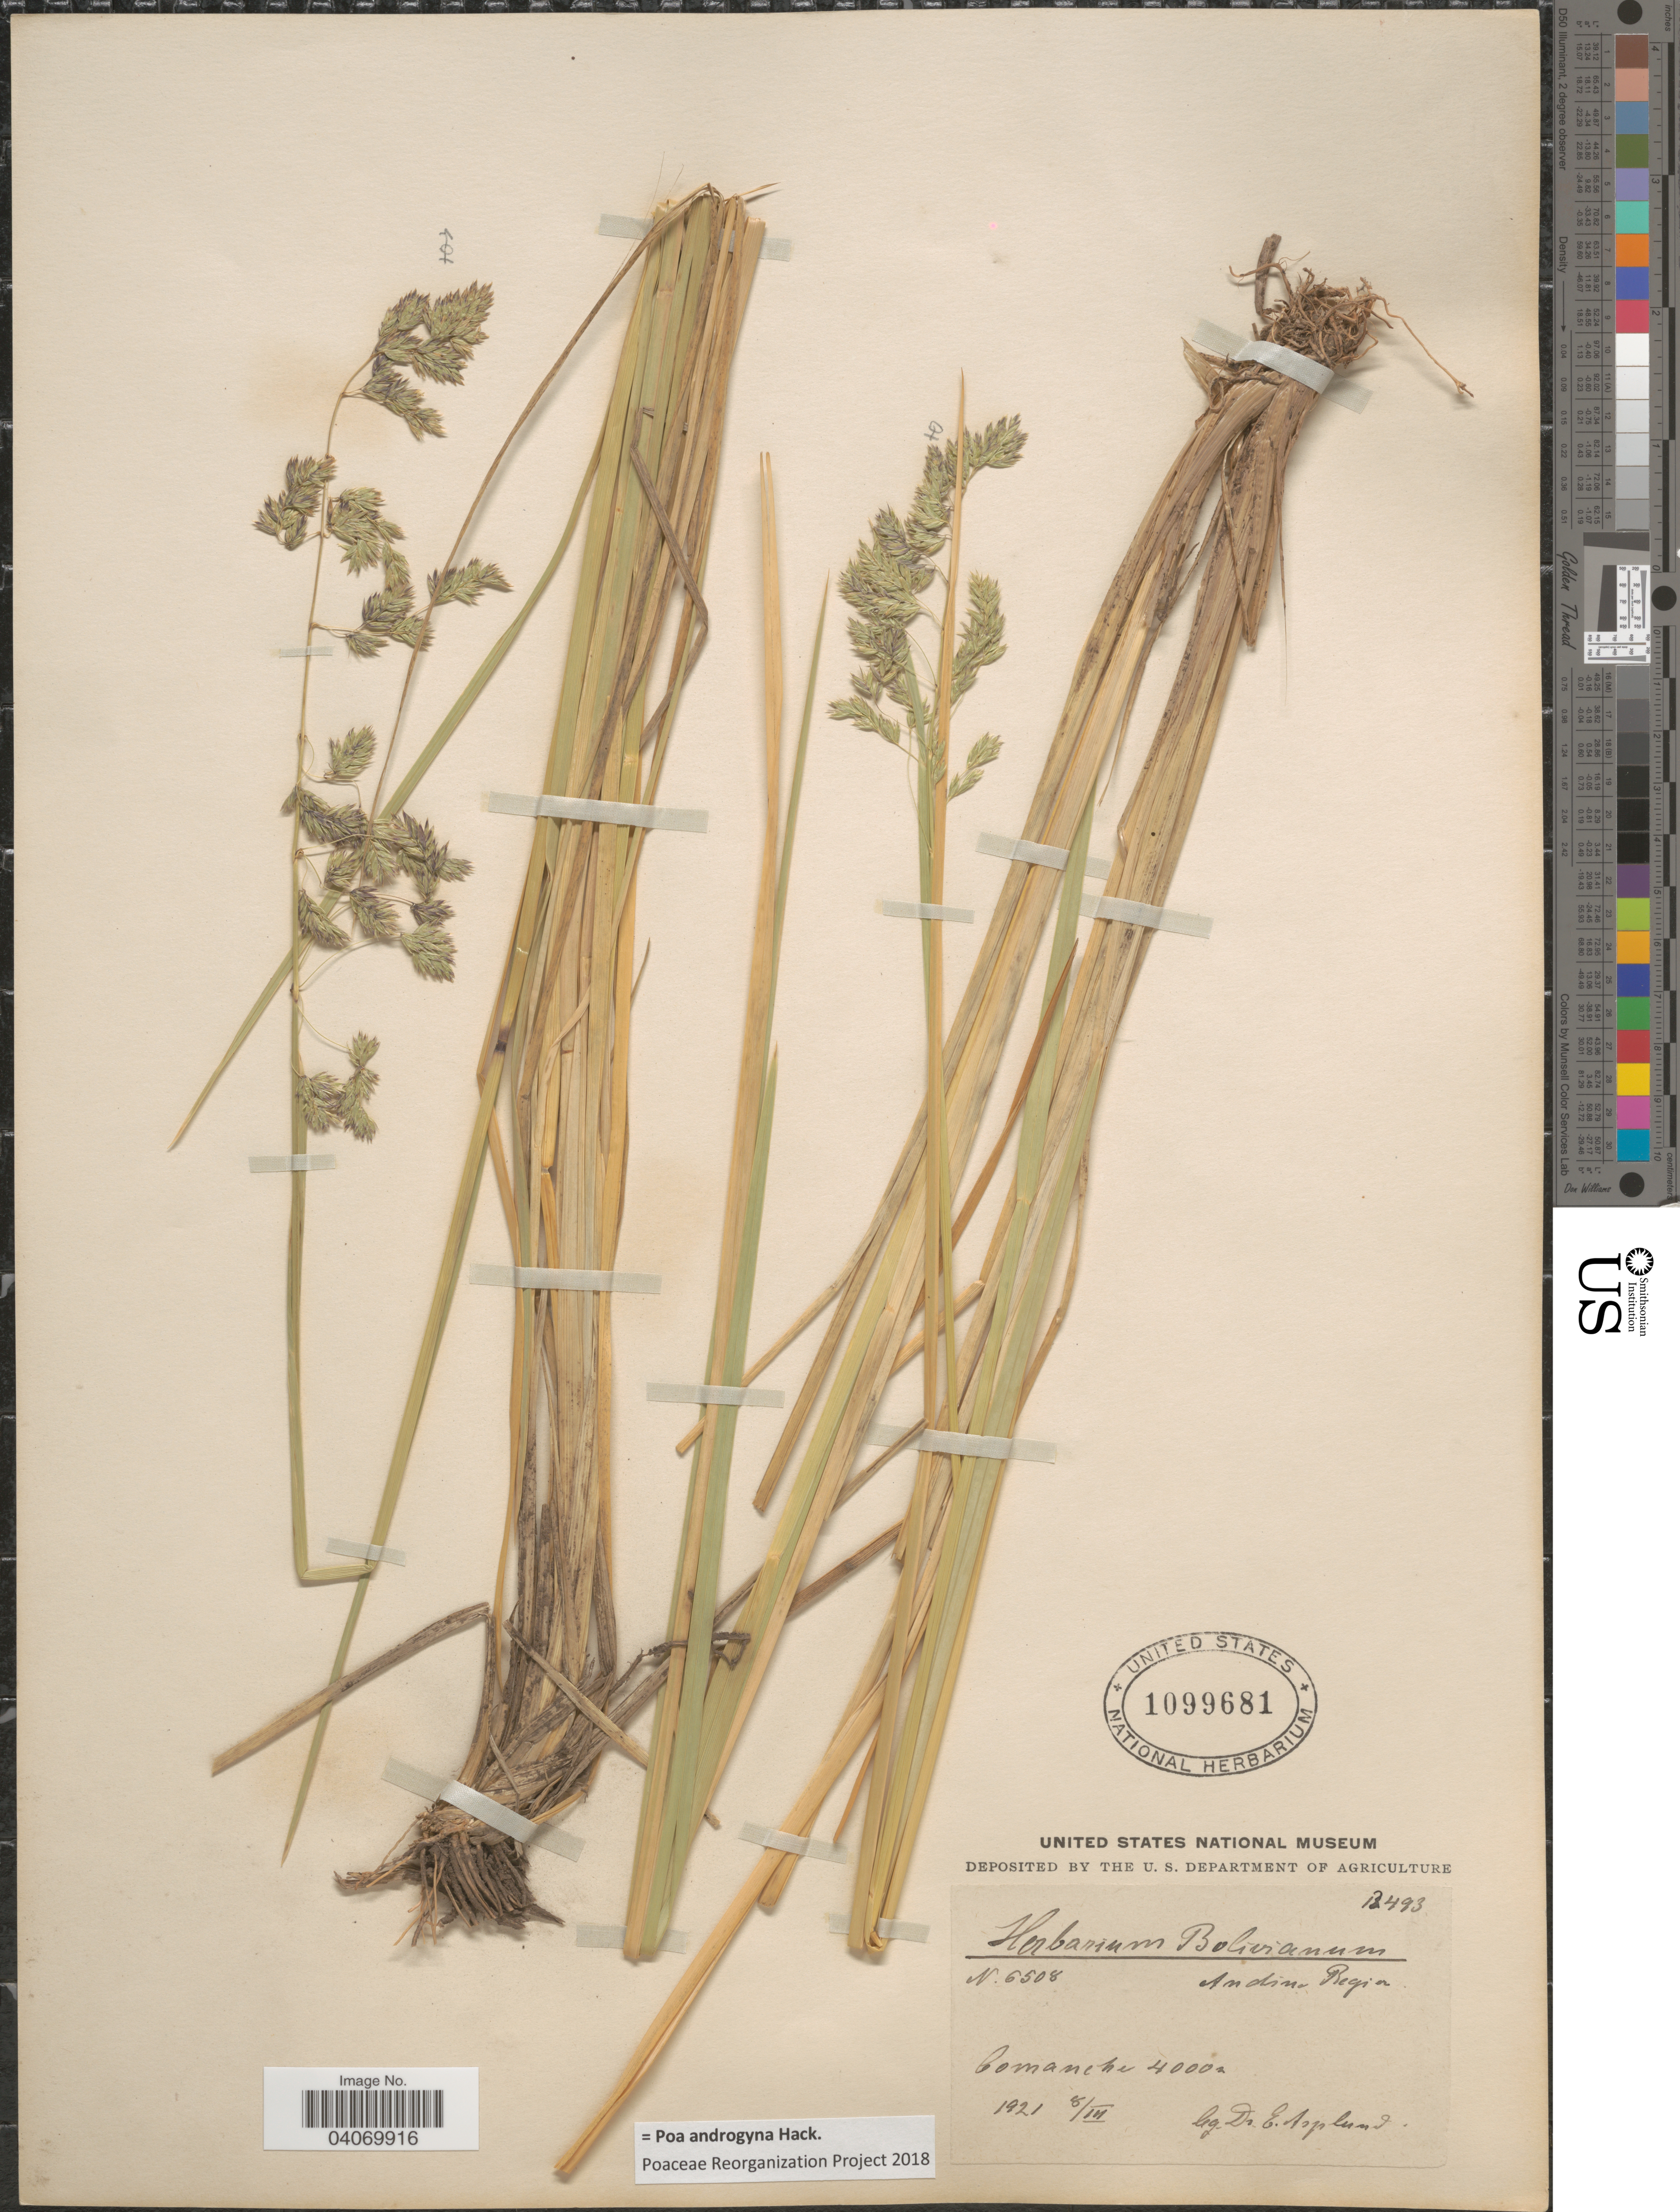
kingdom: Plantae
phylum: Tracheophyta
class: Liliopsida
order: Poales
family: Poaceae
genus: Poa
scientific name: Poa androgyna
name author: Hack.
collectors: E. Asplund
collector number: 6508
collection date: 1921-03-08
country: Bolivia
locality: Andine Region. Comanche.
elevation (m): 4000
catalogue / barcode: US 1099681